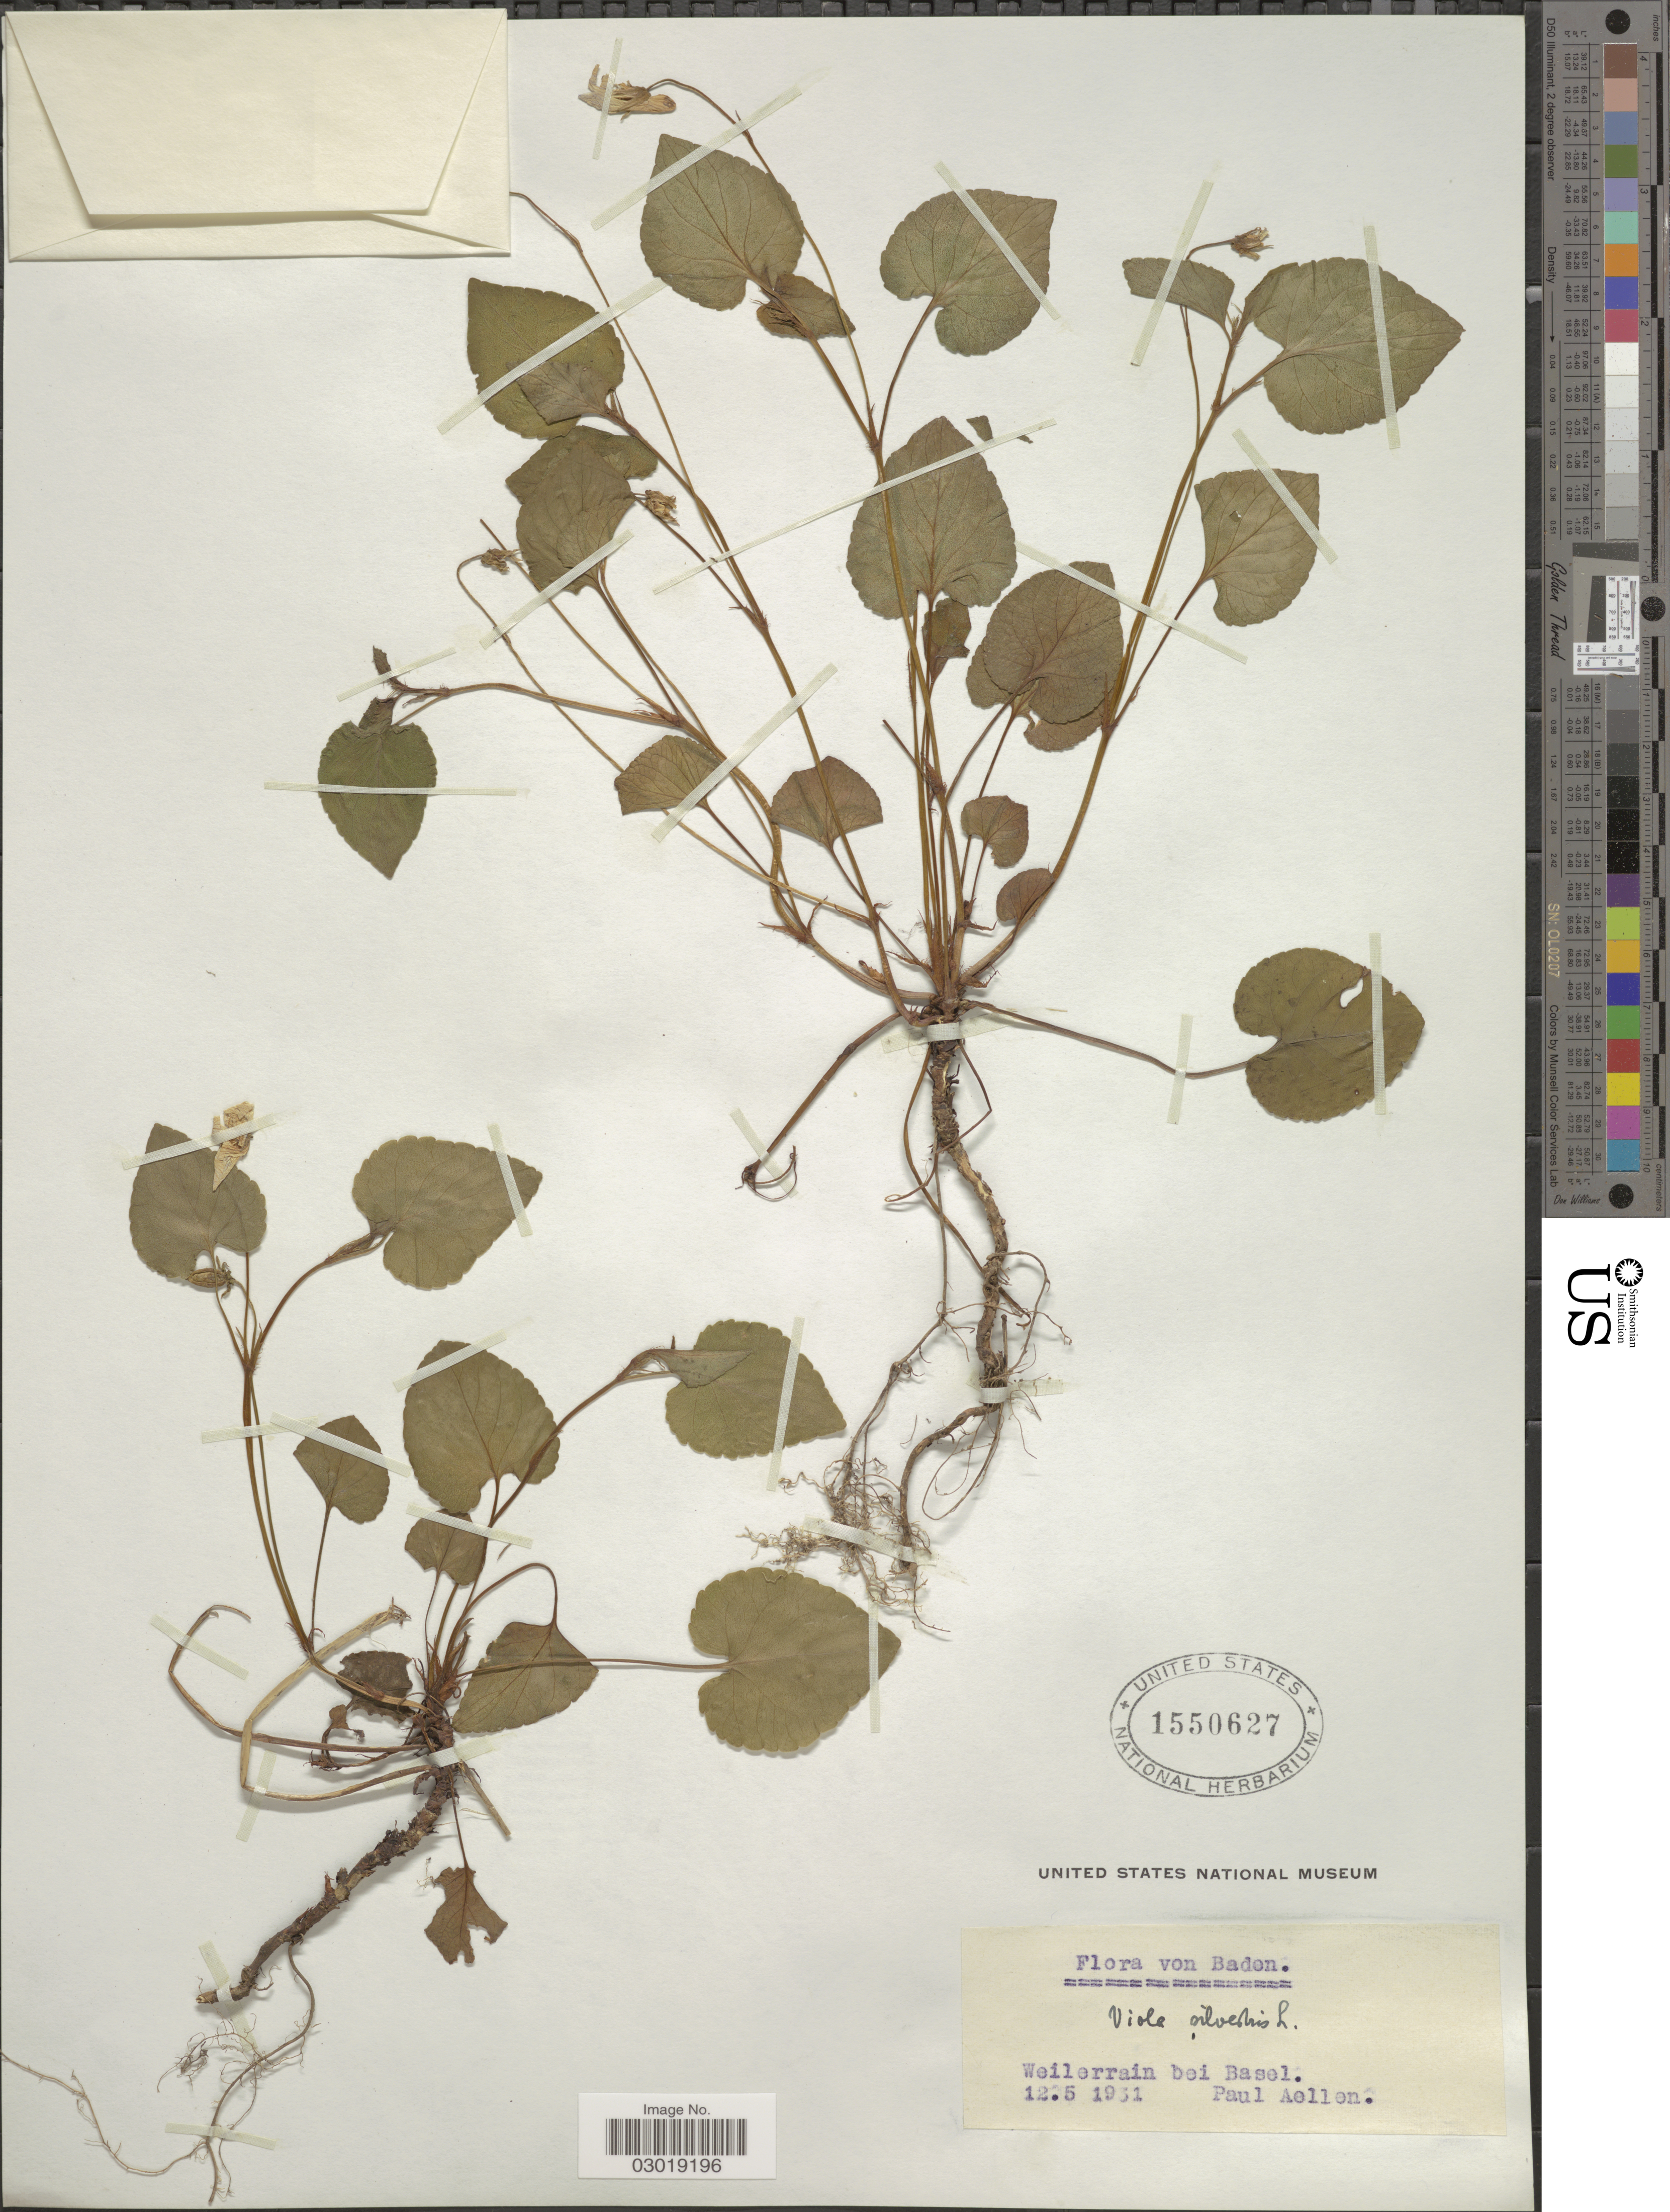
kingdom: Plantae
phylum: Tracheophyta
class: Magnoliopsida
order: Malpighiales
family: Violaceae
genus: Viola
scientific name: Viola sylvestris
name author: Lam.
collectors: P. Aellen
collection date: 1931-05-12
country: Switzerland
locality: Badon, Weilerrain bei Basel.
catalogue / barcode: US 1550627